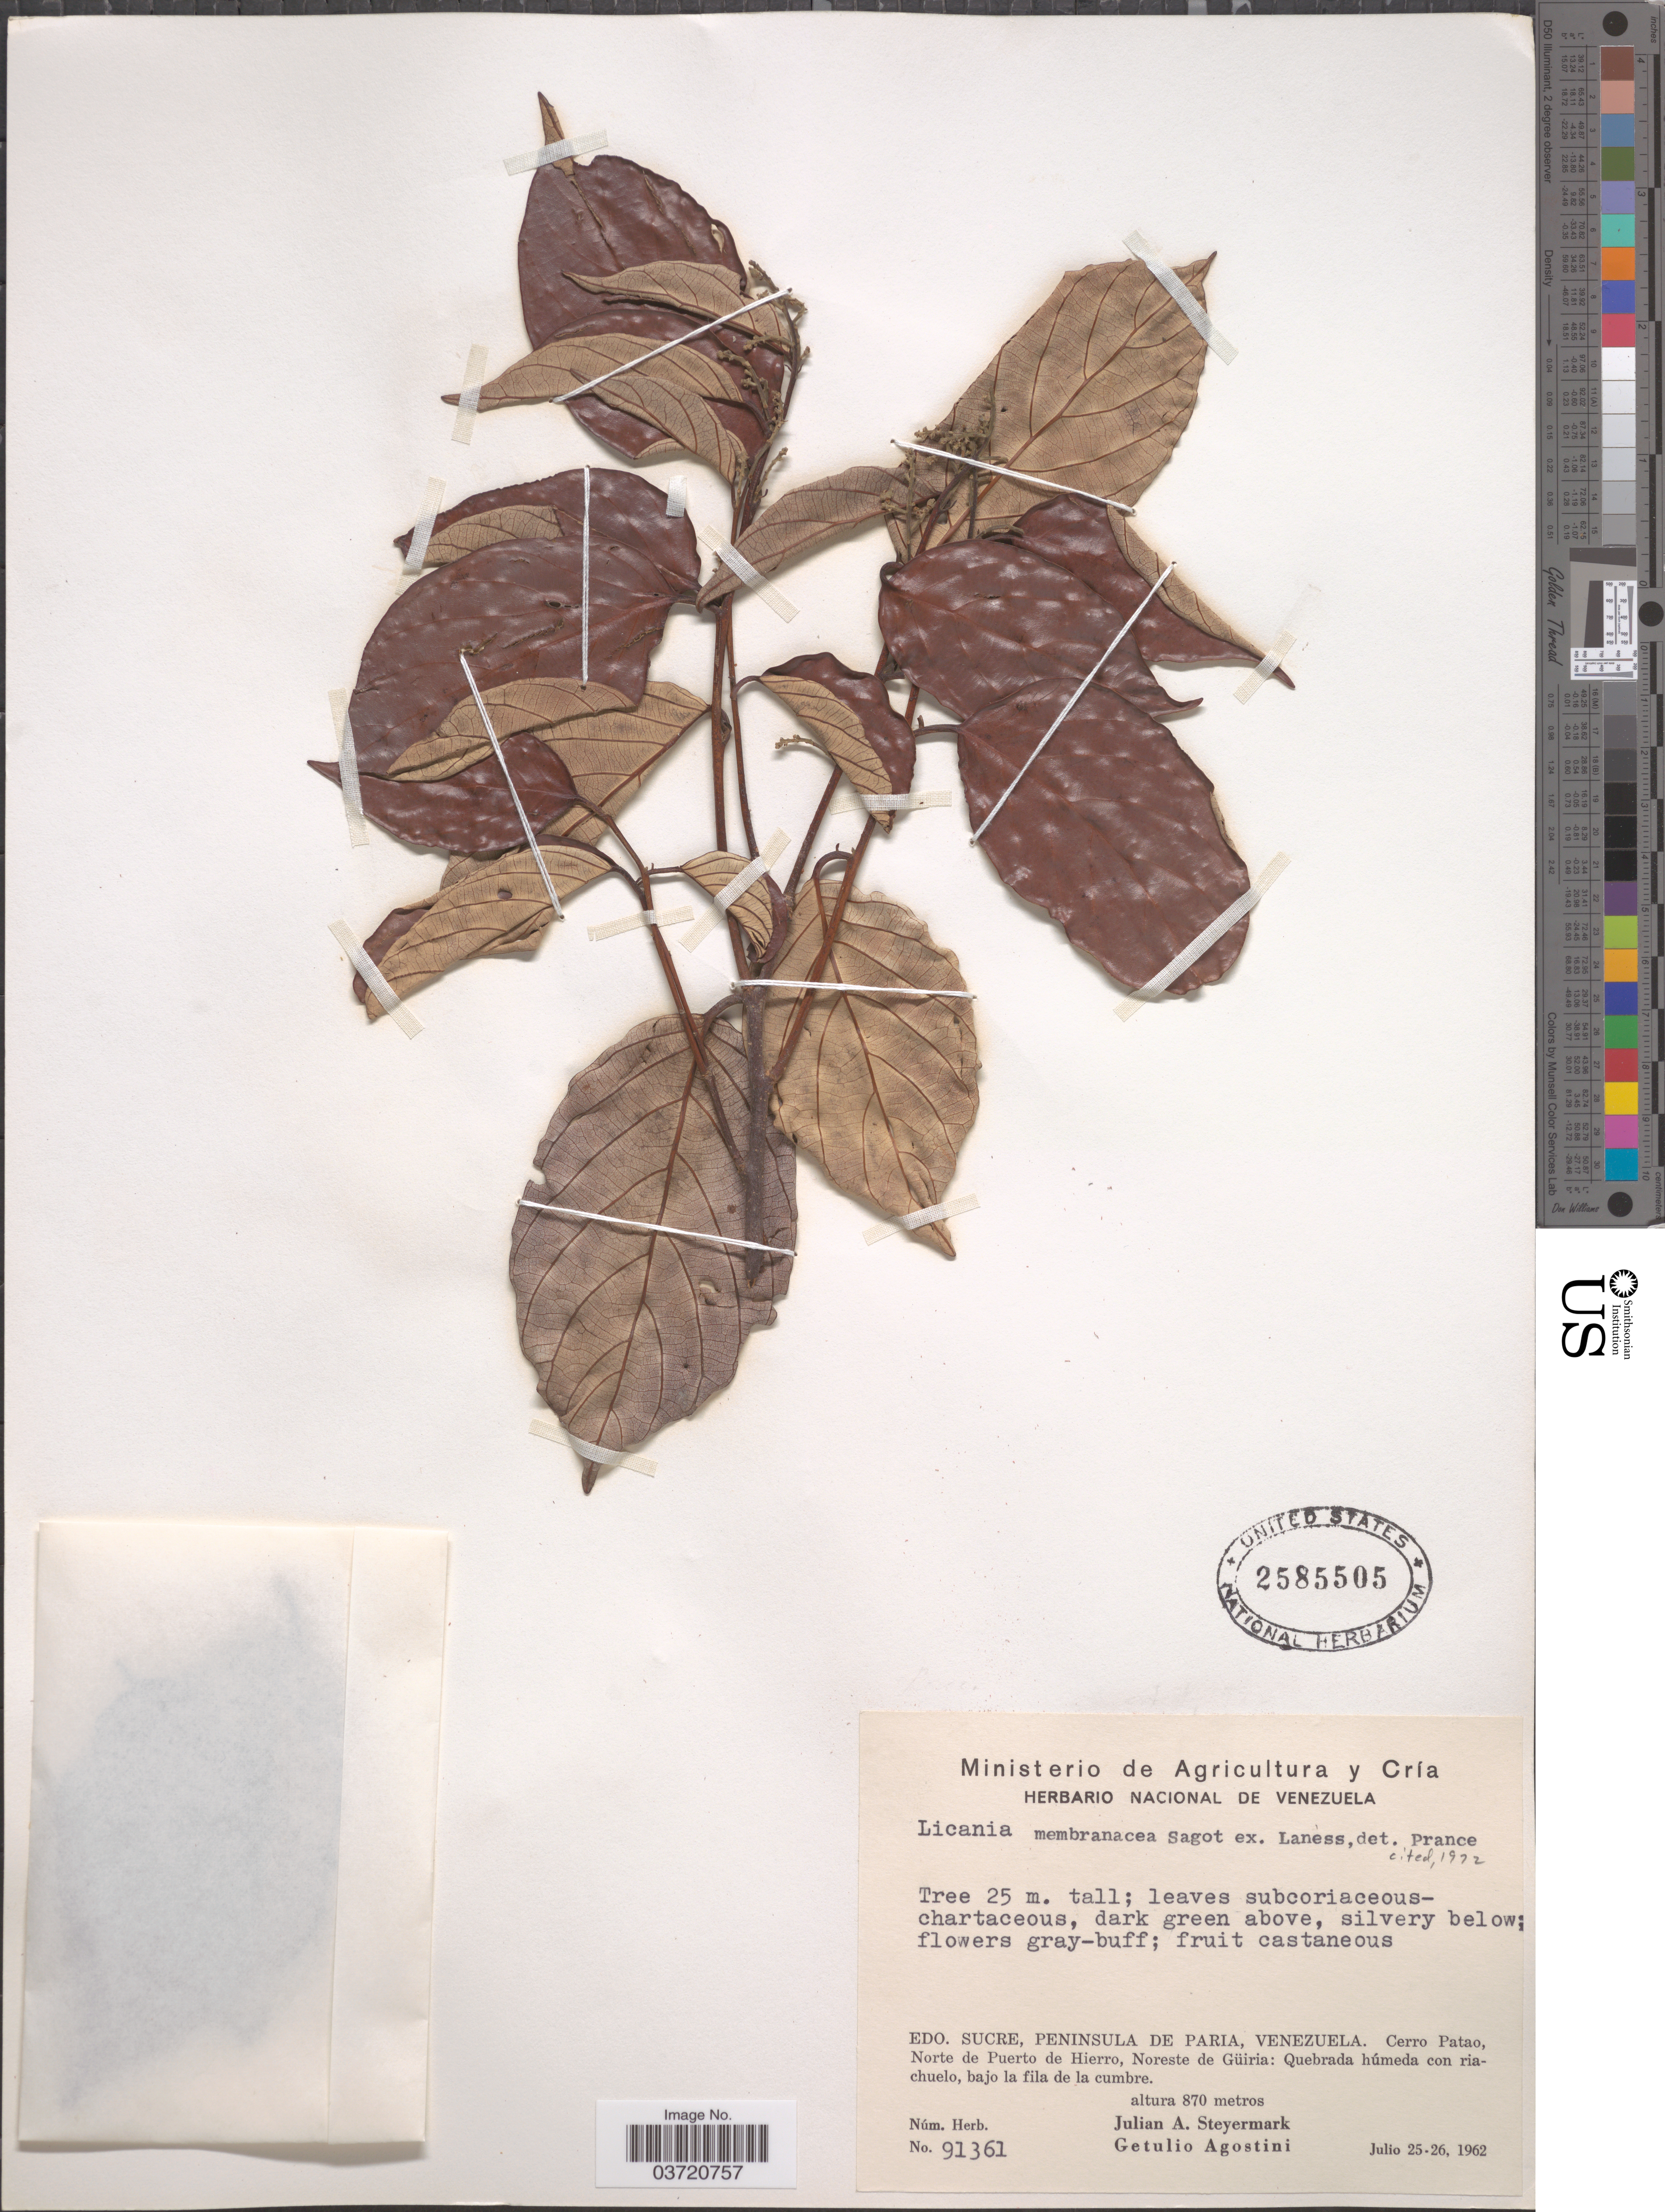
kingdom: Plantae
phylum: Tracheophyta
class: Magnoliopsida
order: Malpighiales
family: Chrysobalanaceae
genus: Licania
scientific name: Licania membranacea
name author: Sagot ex Laness.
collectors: J. Steyermark & G. Agostini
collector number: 91361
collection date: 1962-07-25/1962-07-26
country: Venezuela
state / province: Sucre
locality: Peninsula de Paria. Cerro Patao, Norte de Puerto de Hierro, Noreste de Güiria: Quebrada húmeda con riachuelo, bajo la fila de la cumbre.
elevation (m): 870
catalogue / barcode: US 2585505